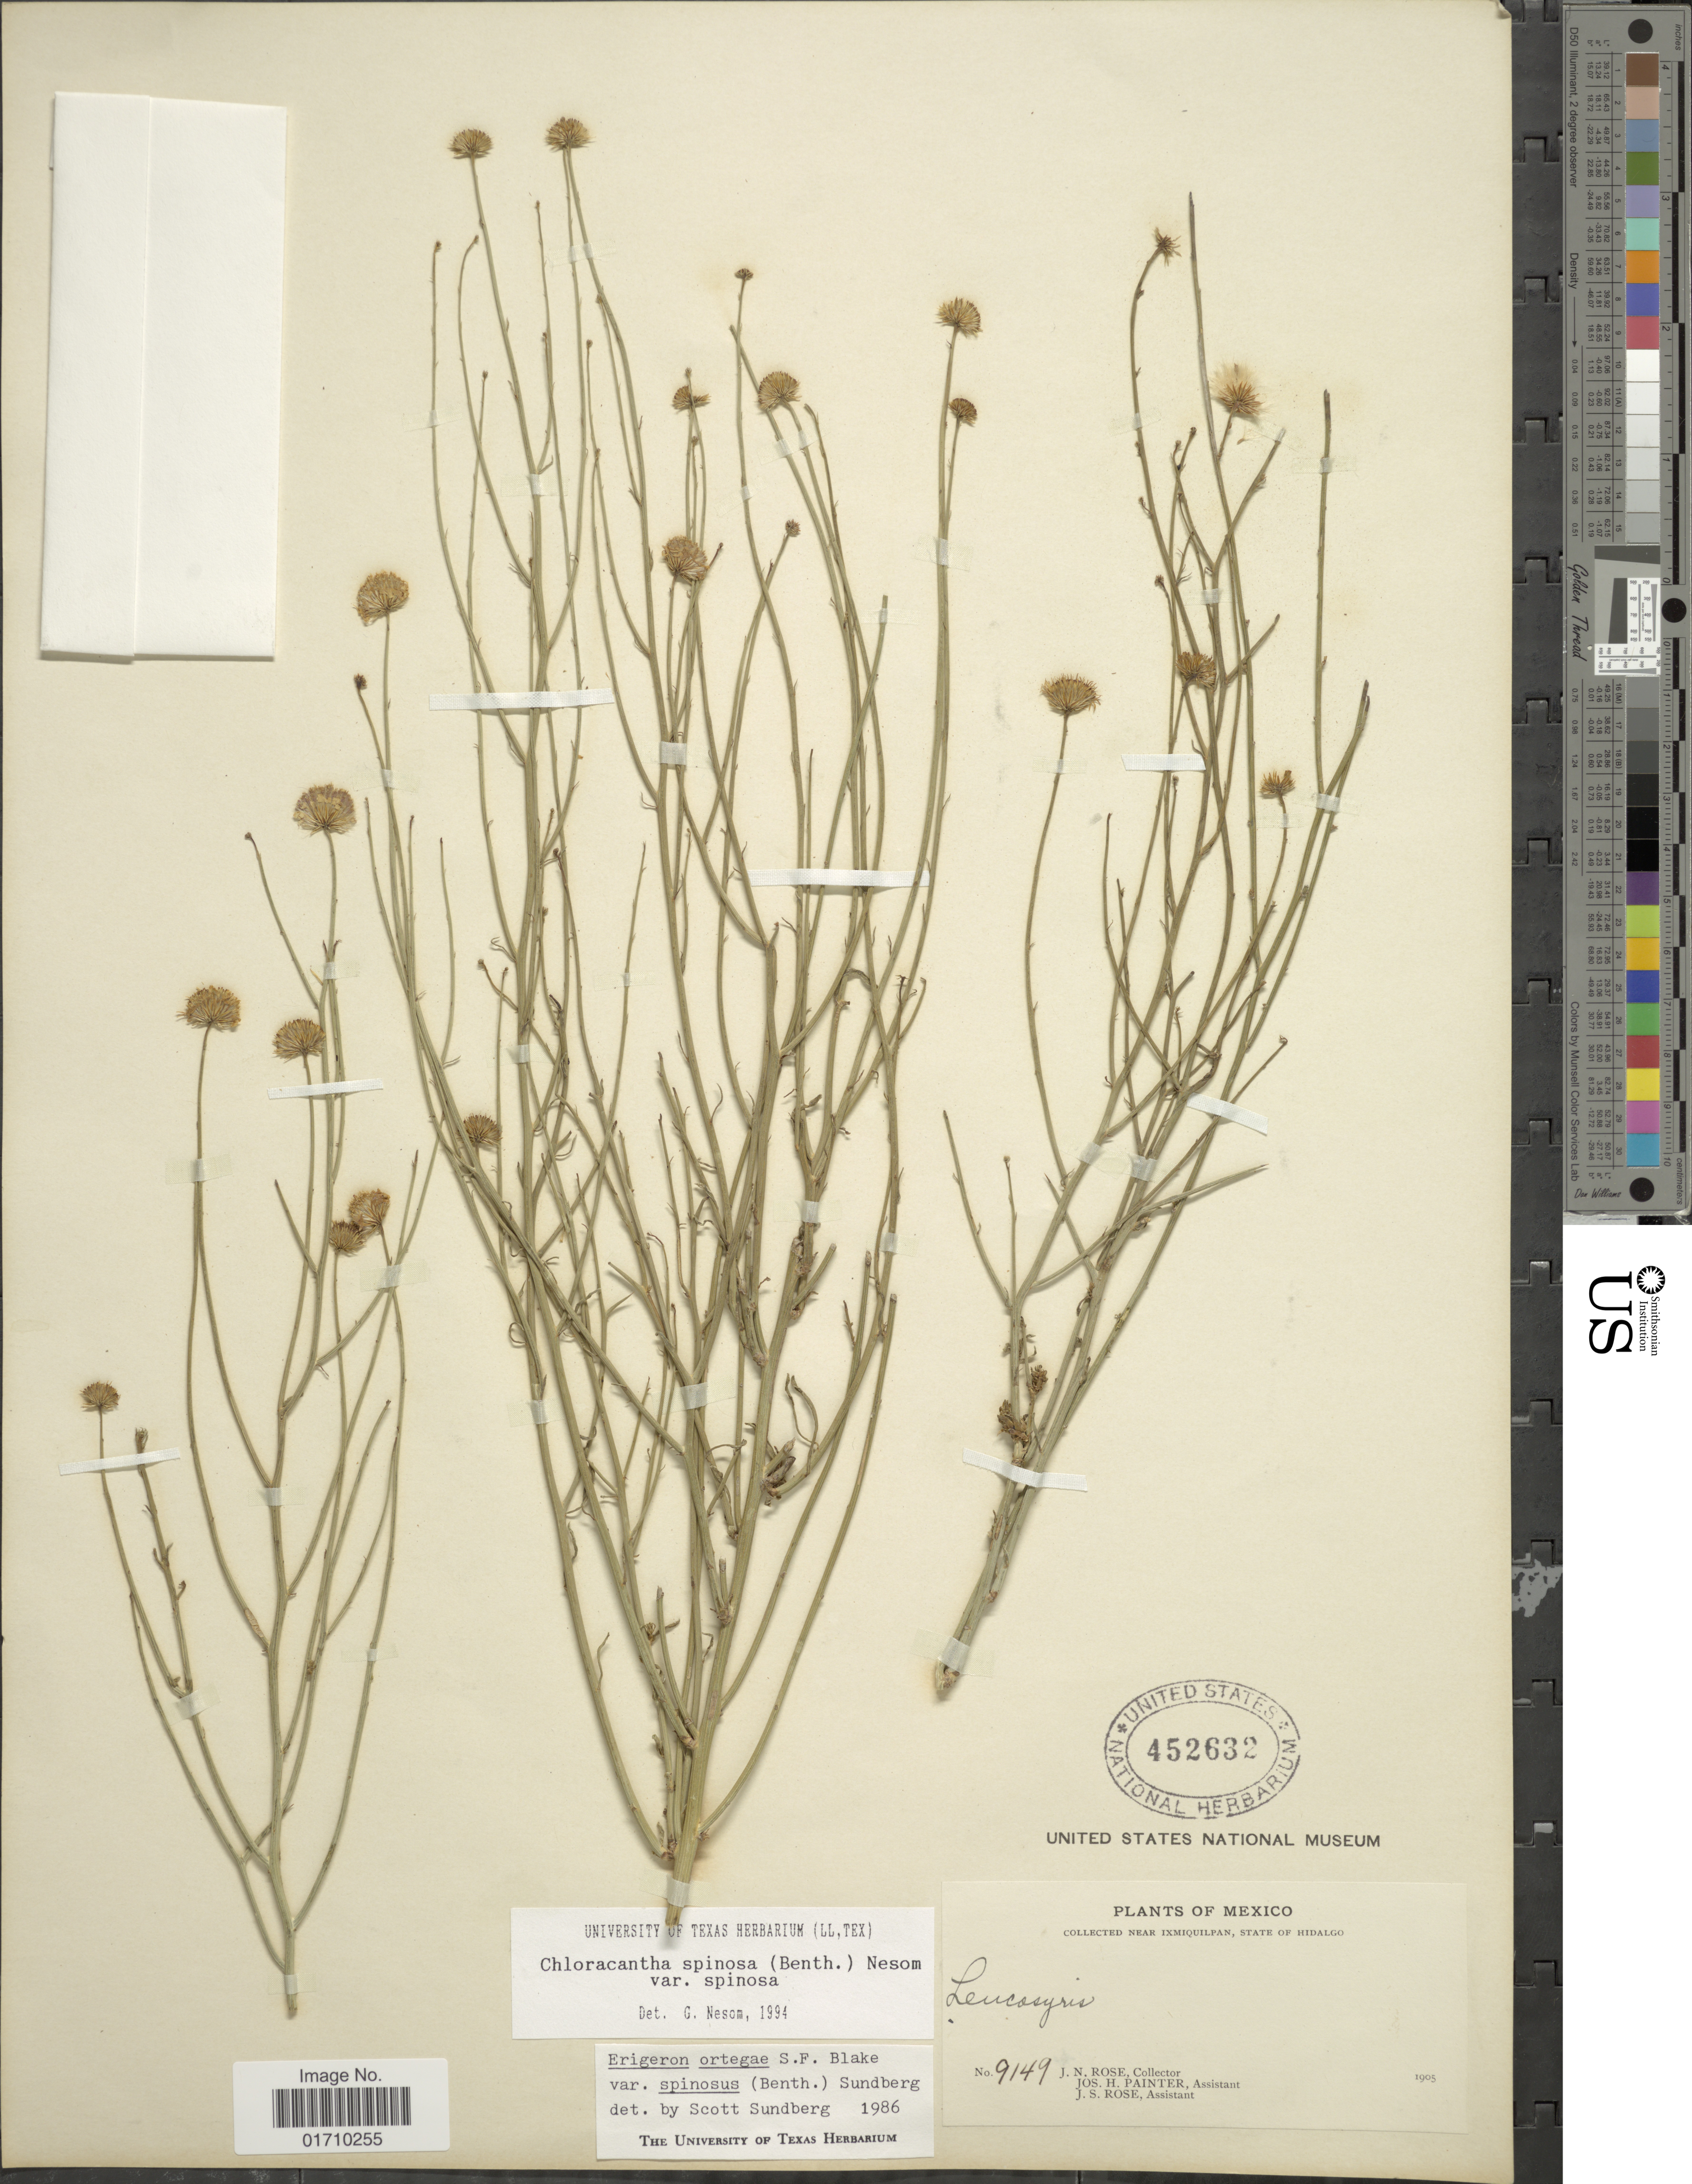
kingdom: Plantae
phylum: Tracheophyta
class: Magnoliopsida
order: Asterales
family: Asteraceae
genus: Chloracantha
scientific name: Chloracantha spinosa var. spinosa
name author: (Benth.) G.L. Nesom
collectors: J. N. Rose, J. H. Painter & J. S. Rose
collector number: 9149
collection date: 1905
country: Mexico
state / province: Hidalgo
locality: Near Ixmiquilpan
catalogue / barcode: US 452632